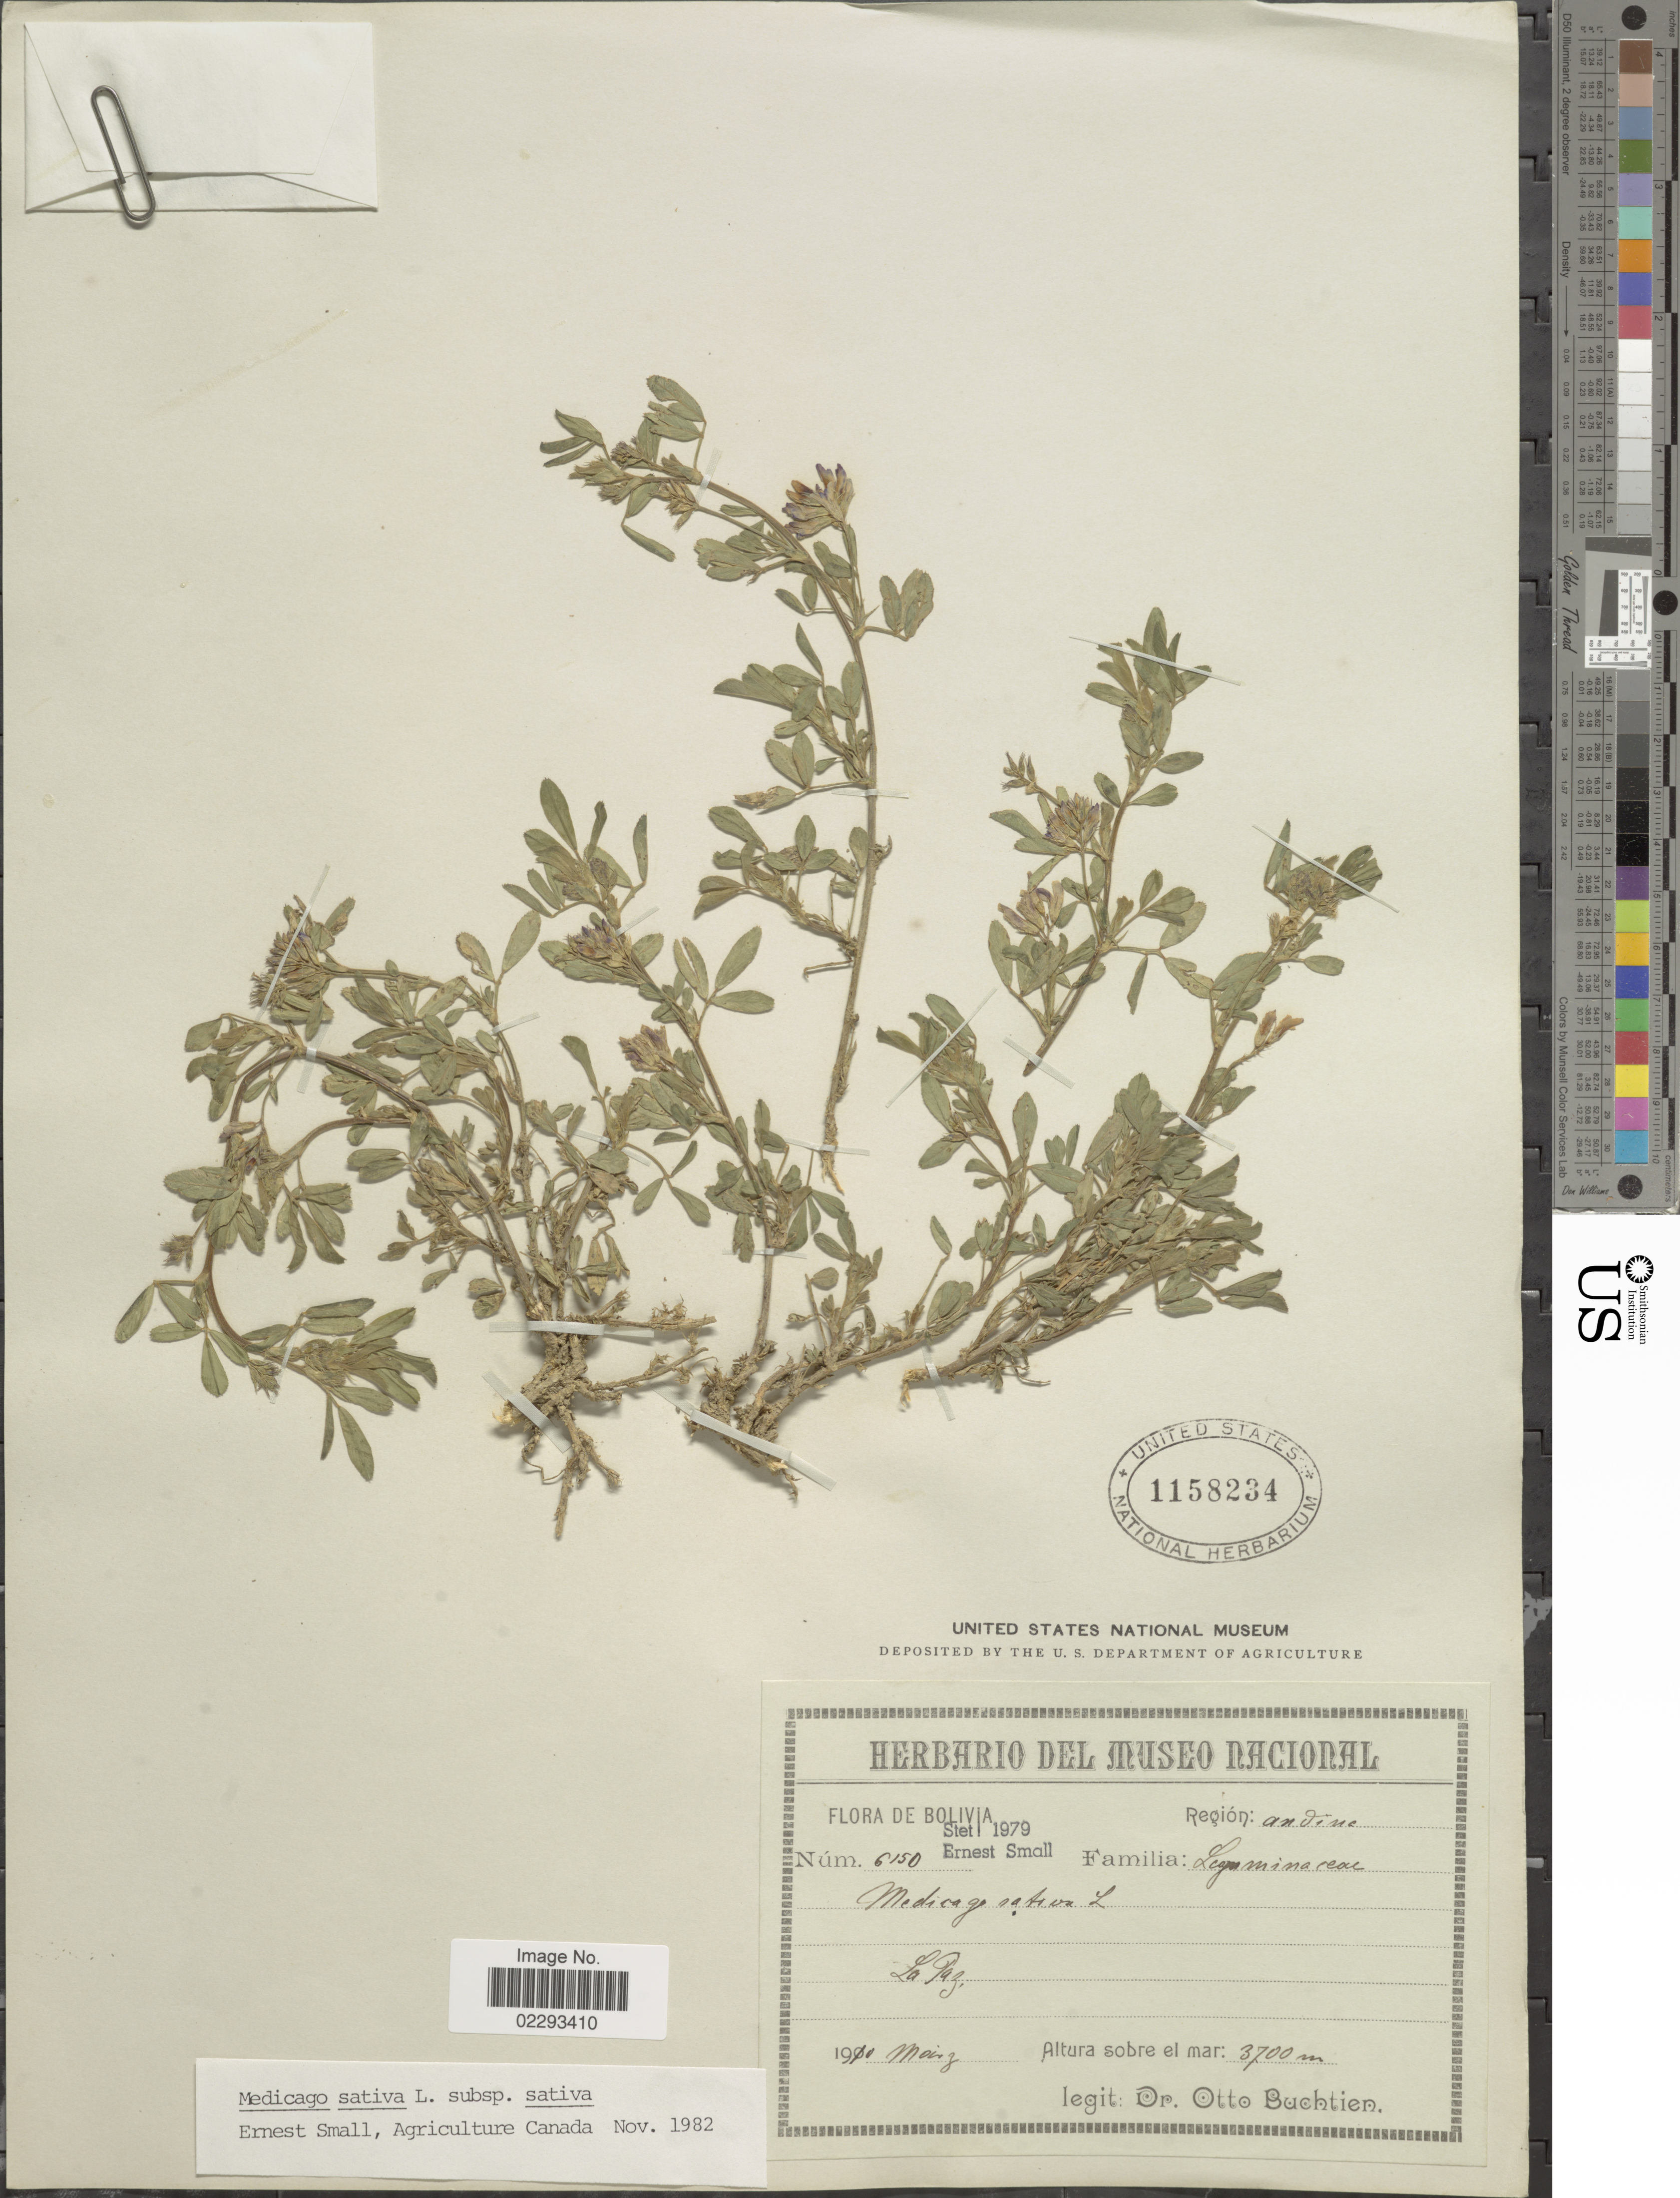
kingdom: Plantae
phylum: Tracheophyta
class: Magnoliopsida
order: Fabales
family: Fabaceae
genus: Medicago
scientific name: Medicago sativa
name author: L.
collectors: O. Buchtien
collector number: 6150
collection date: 1910-05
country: Bolivia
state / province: La Paz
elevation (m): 3700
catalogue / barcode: US 1158234